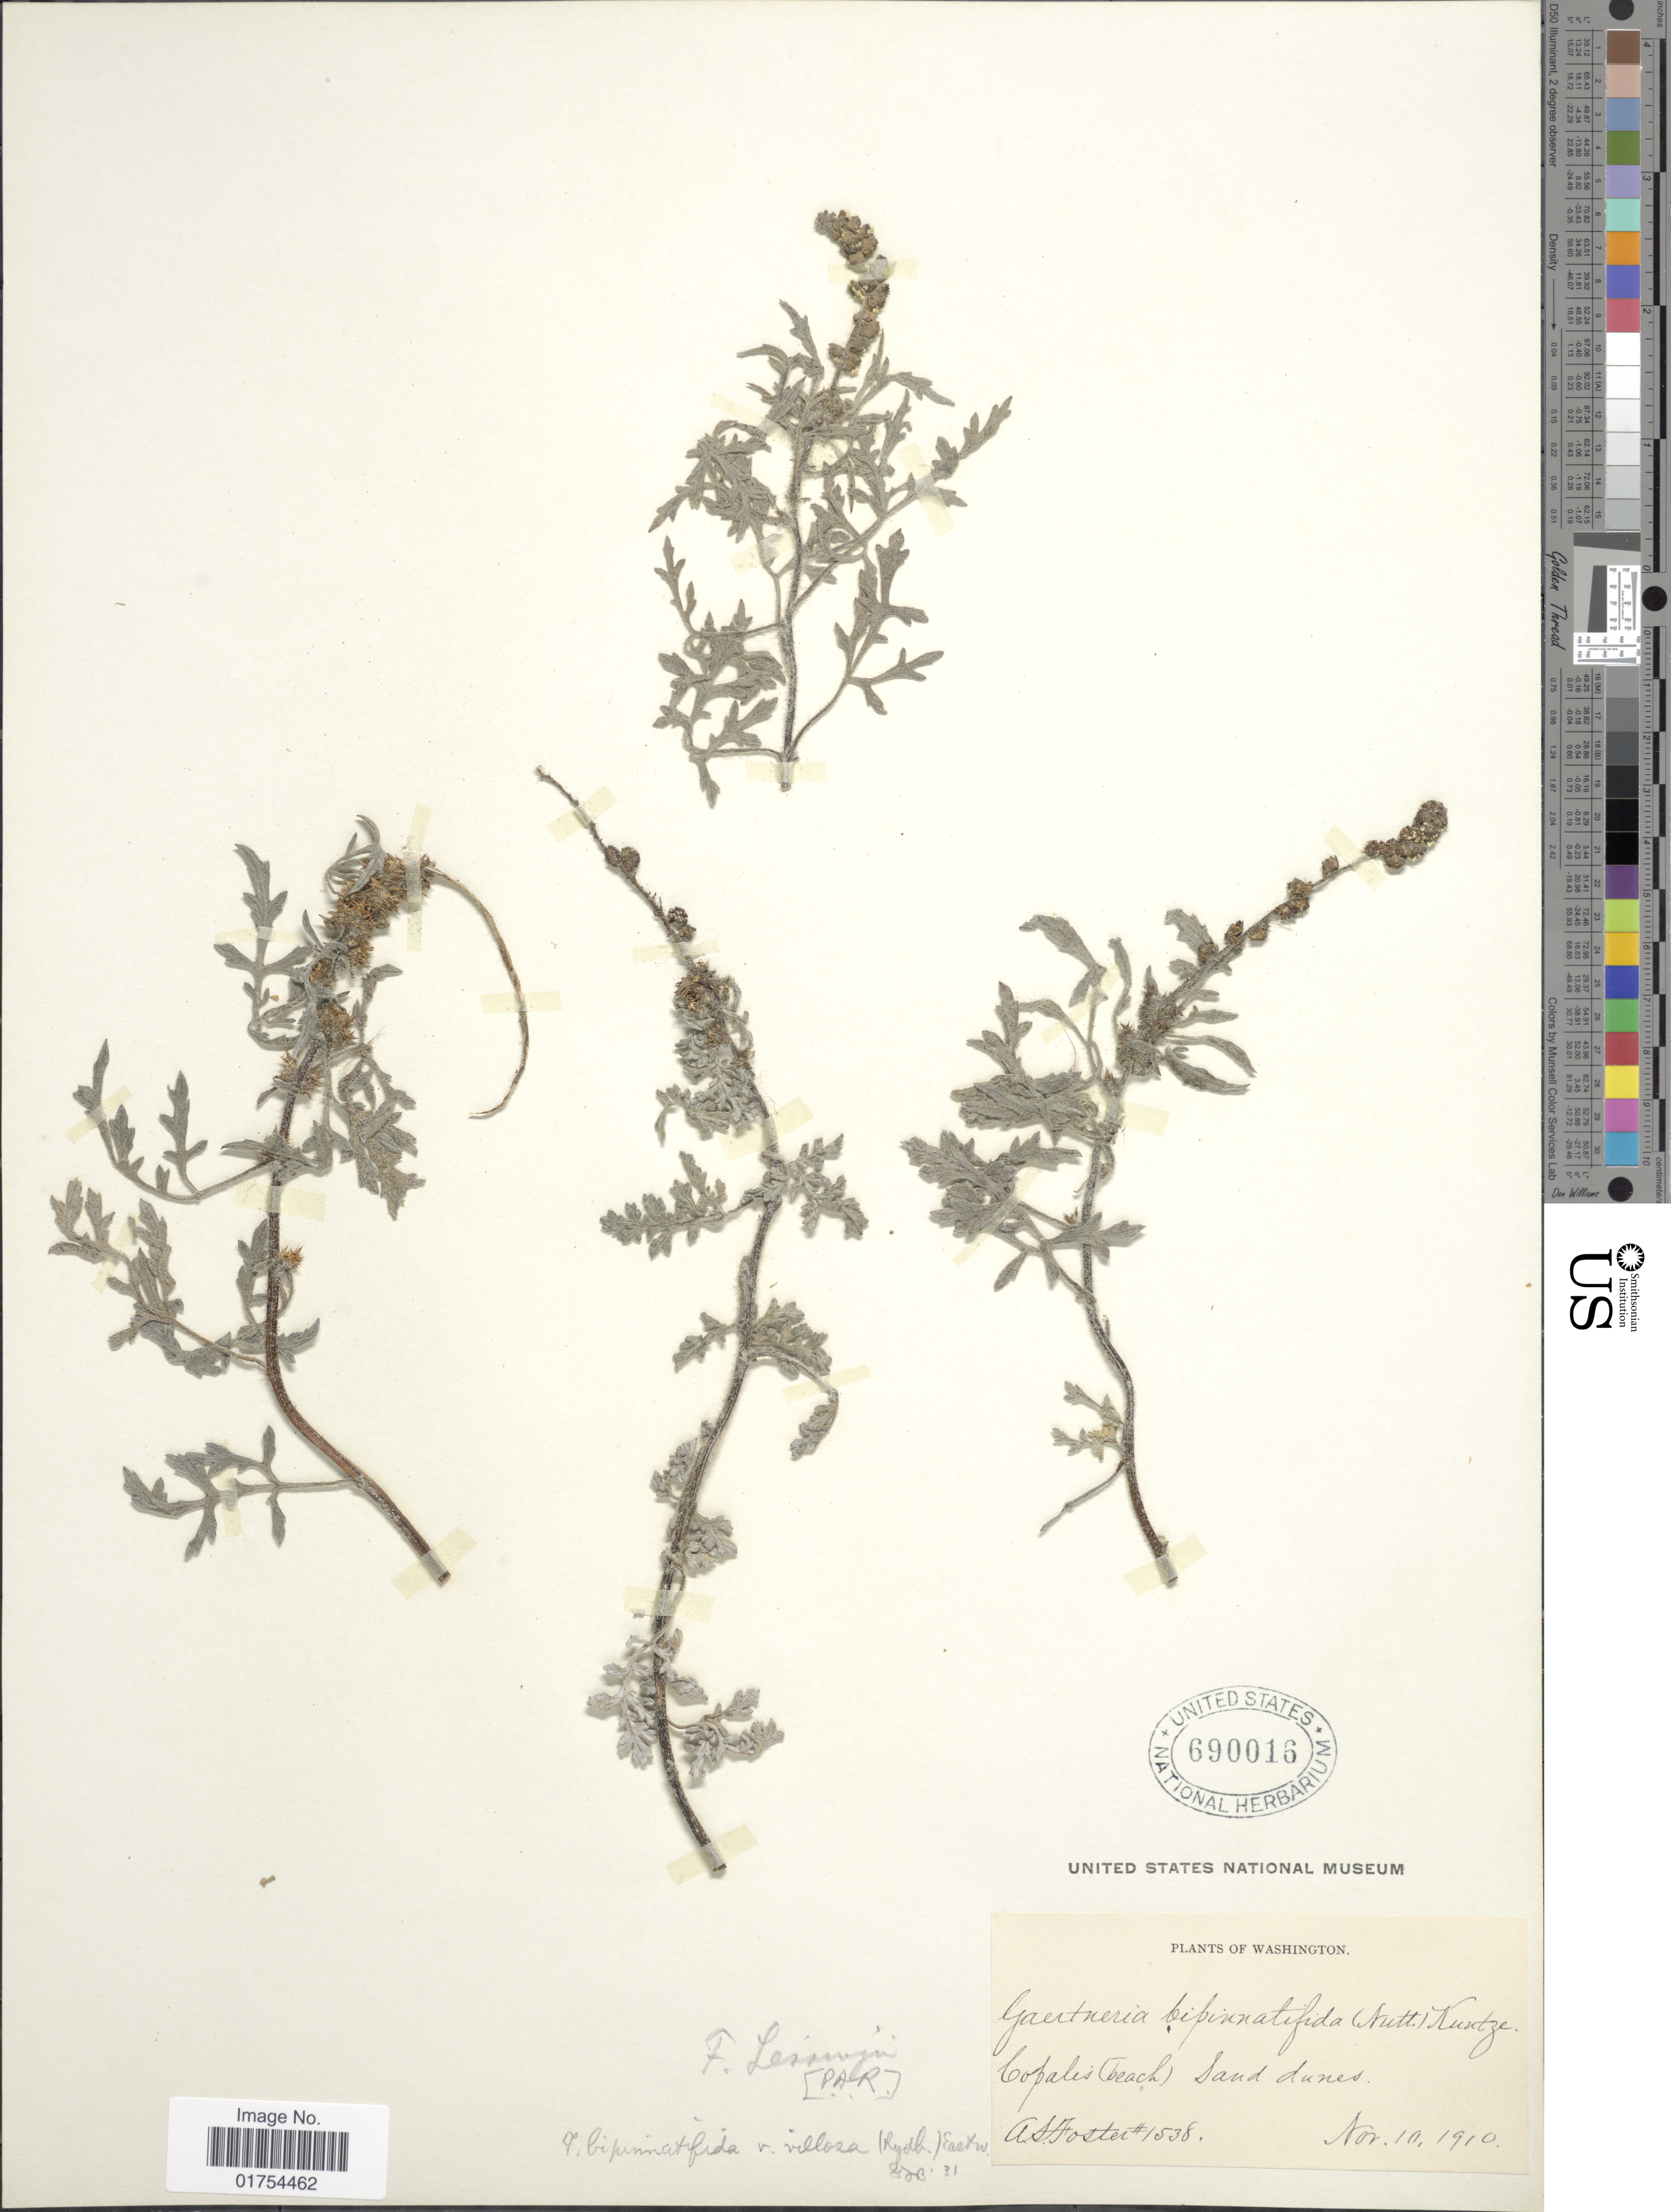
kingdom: Plantae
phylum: Tracheophyta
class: Magnoliopsida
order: Asterales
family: Asteraceae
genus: Franseria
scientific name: Franseria bipinnatifida subsp. villosa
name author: (Rydb.) Eastw.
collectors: A. S. Foster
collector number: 1538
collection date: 1910-11-10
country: United States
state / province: Washington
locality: Copalis (beach)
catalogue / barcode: US 690016